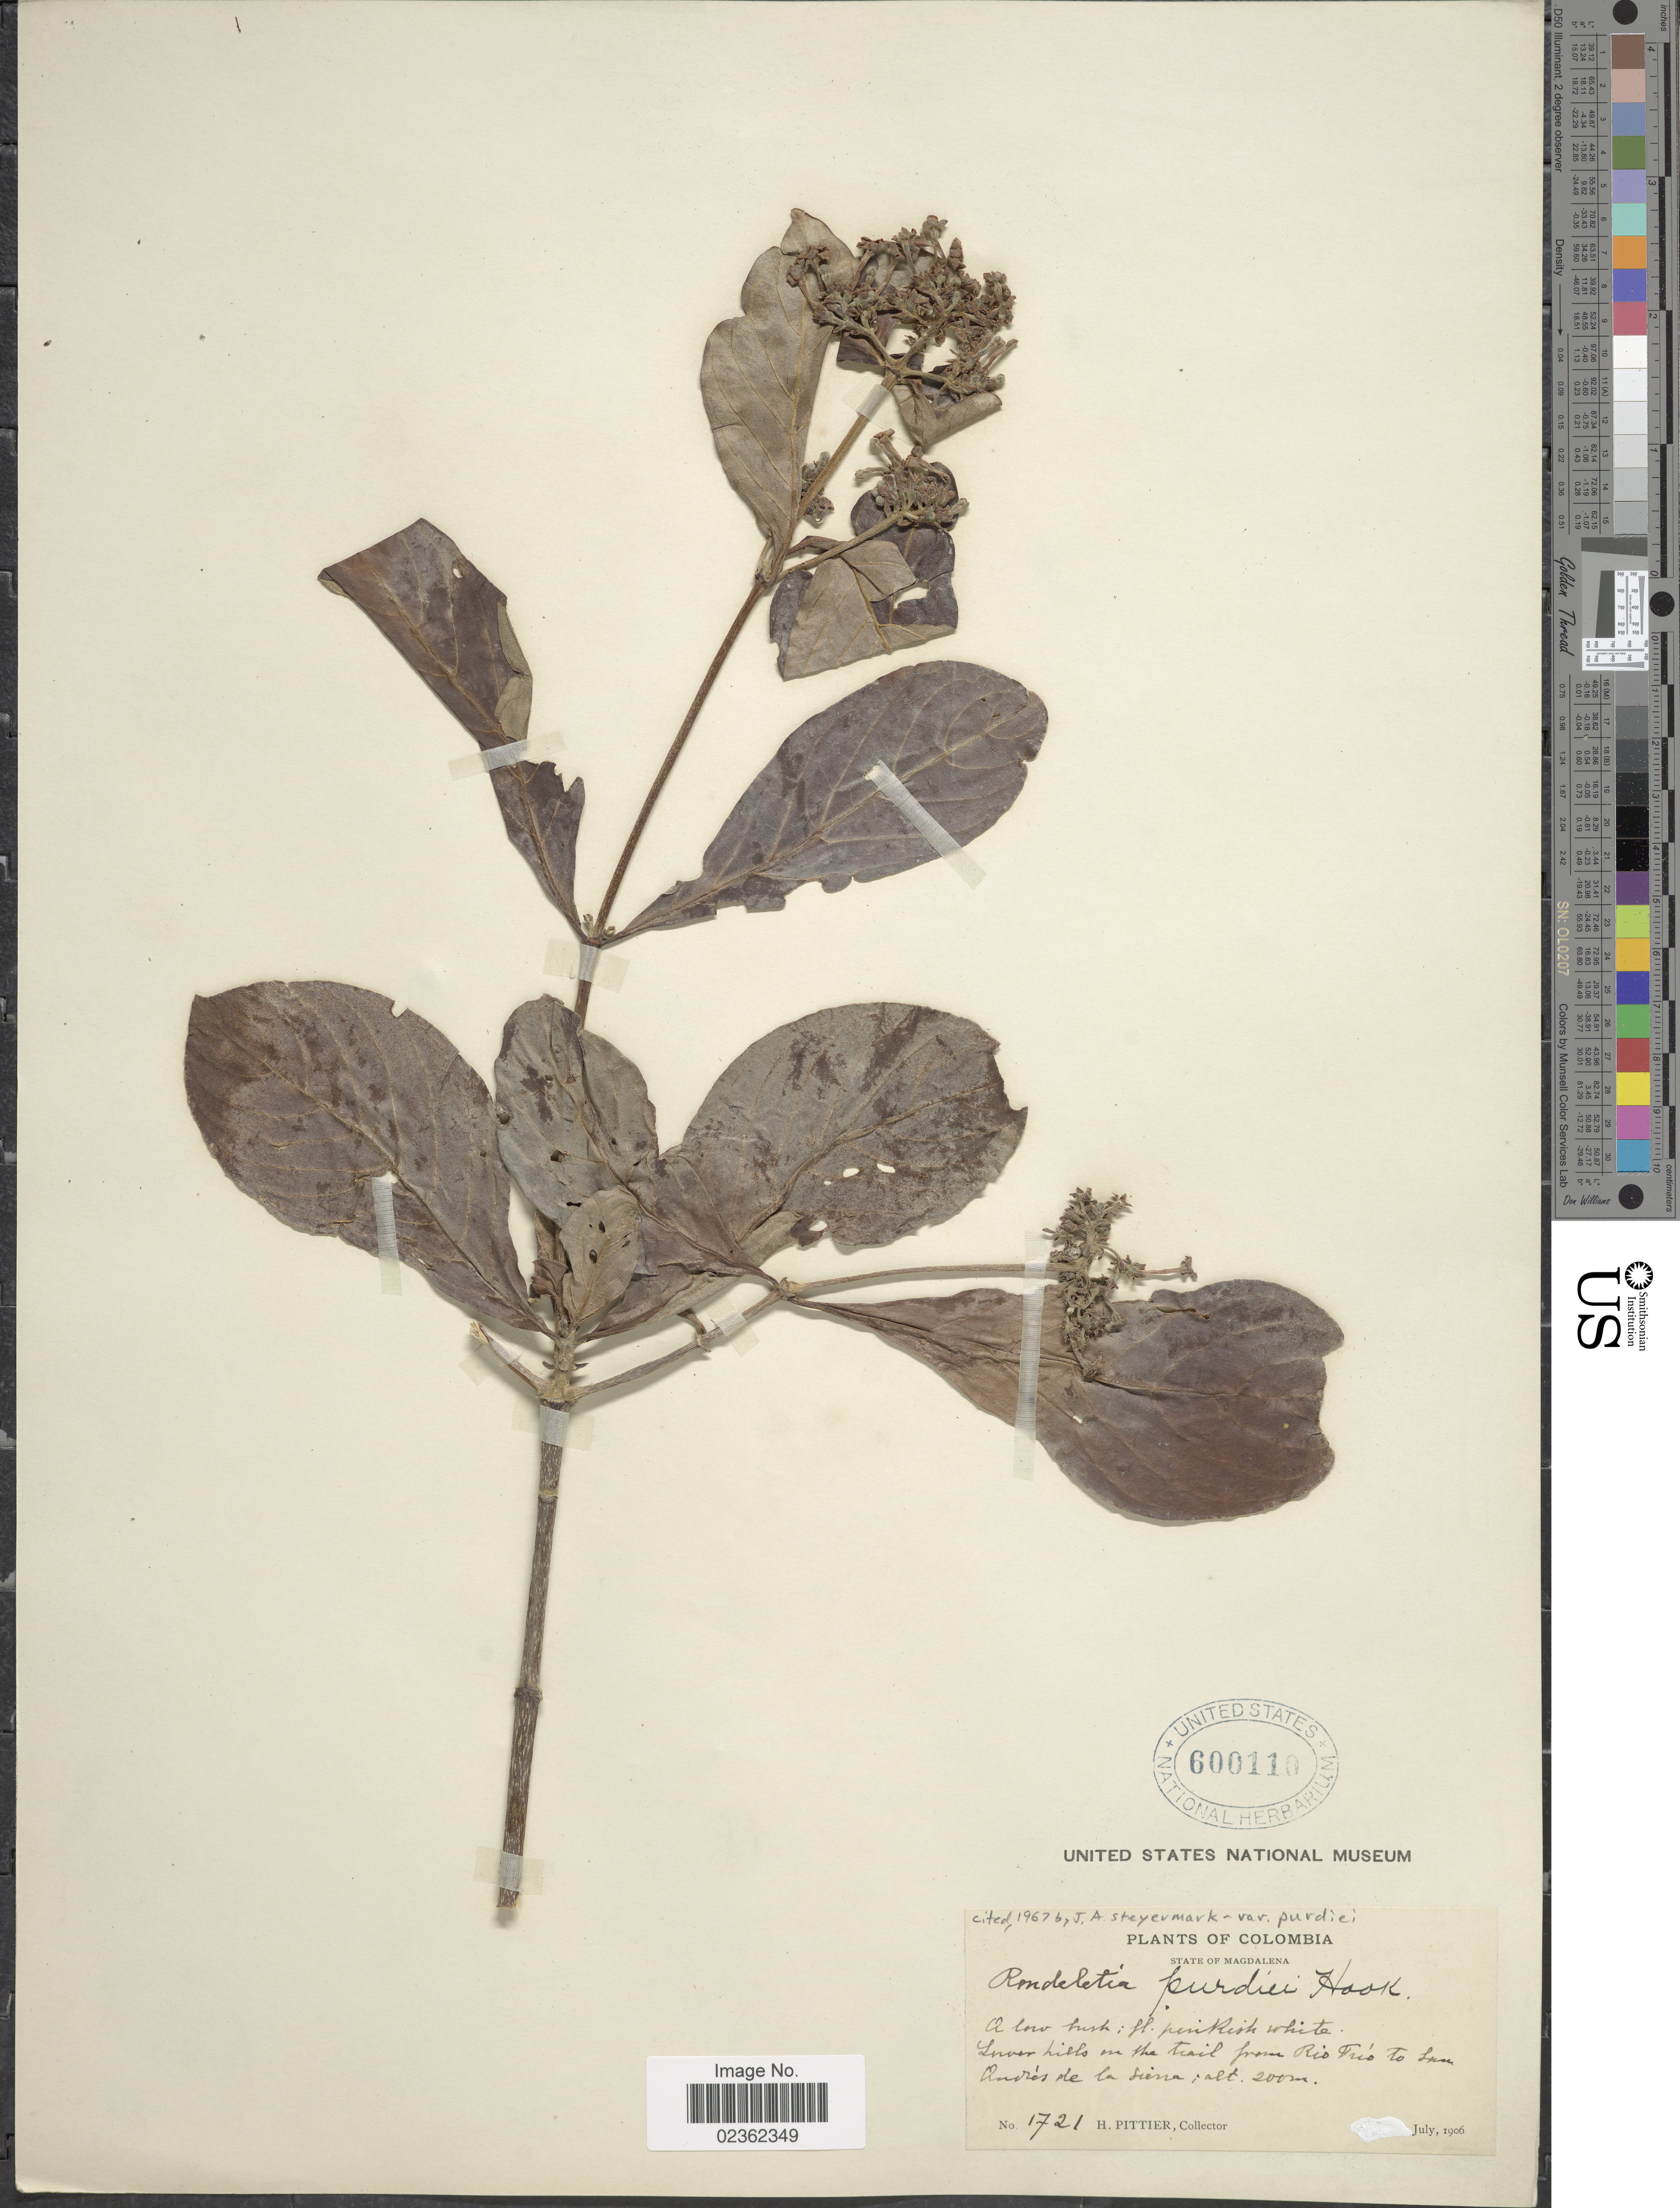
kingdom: Plantae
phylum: Tracheophyta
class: Magnoliopsida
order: Gentianales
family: Rubiaceae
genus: Rondeletia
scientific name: Rondeletia purdiei var. purdiei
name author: Hook. f.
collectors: H. F. Pittier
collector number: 1721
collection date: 1906-07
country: Colombia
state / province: Magdalena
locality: Lower hills on the trail from Rio Frio to San Andres de la Sierra.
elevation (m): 200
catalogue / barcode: US 600110